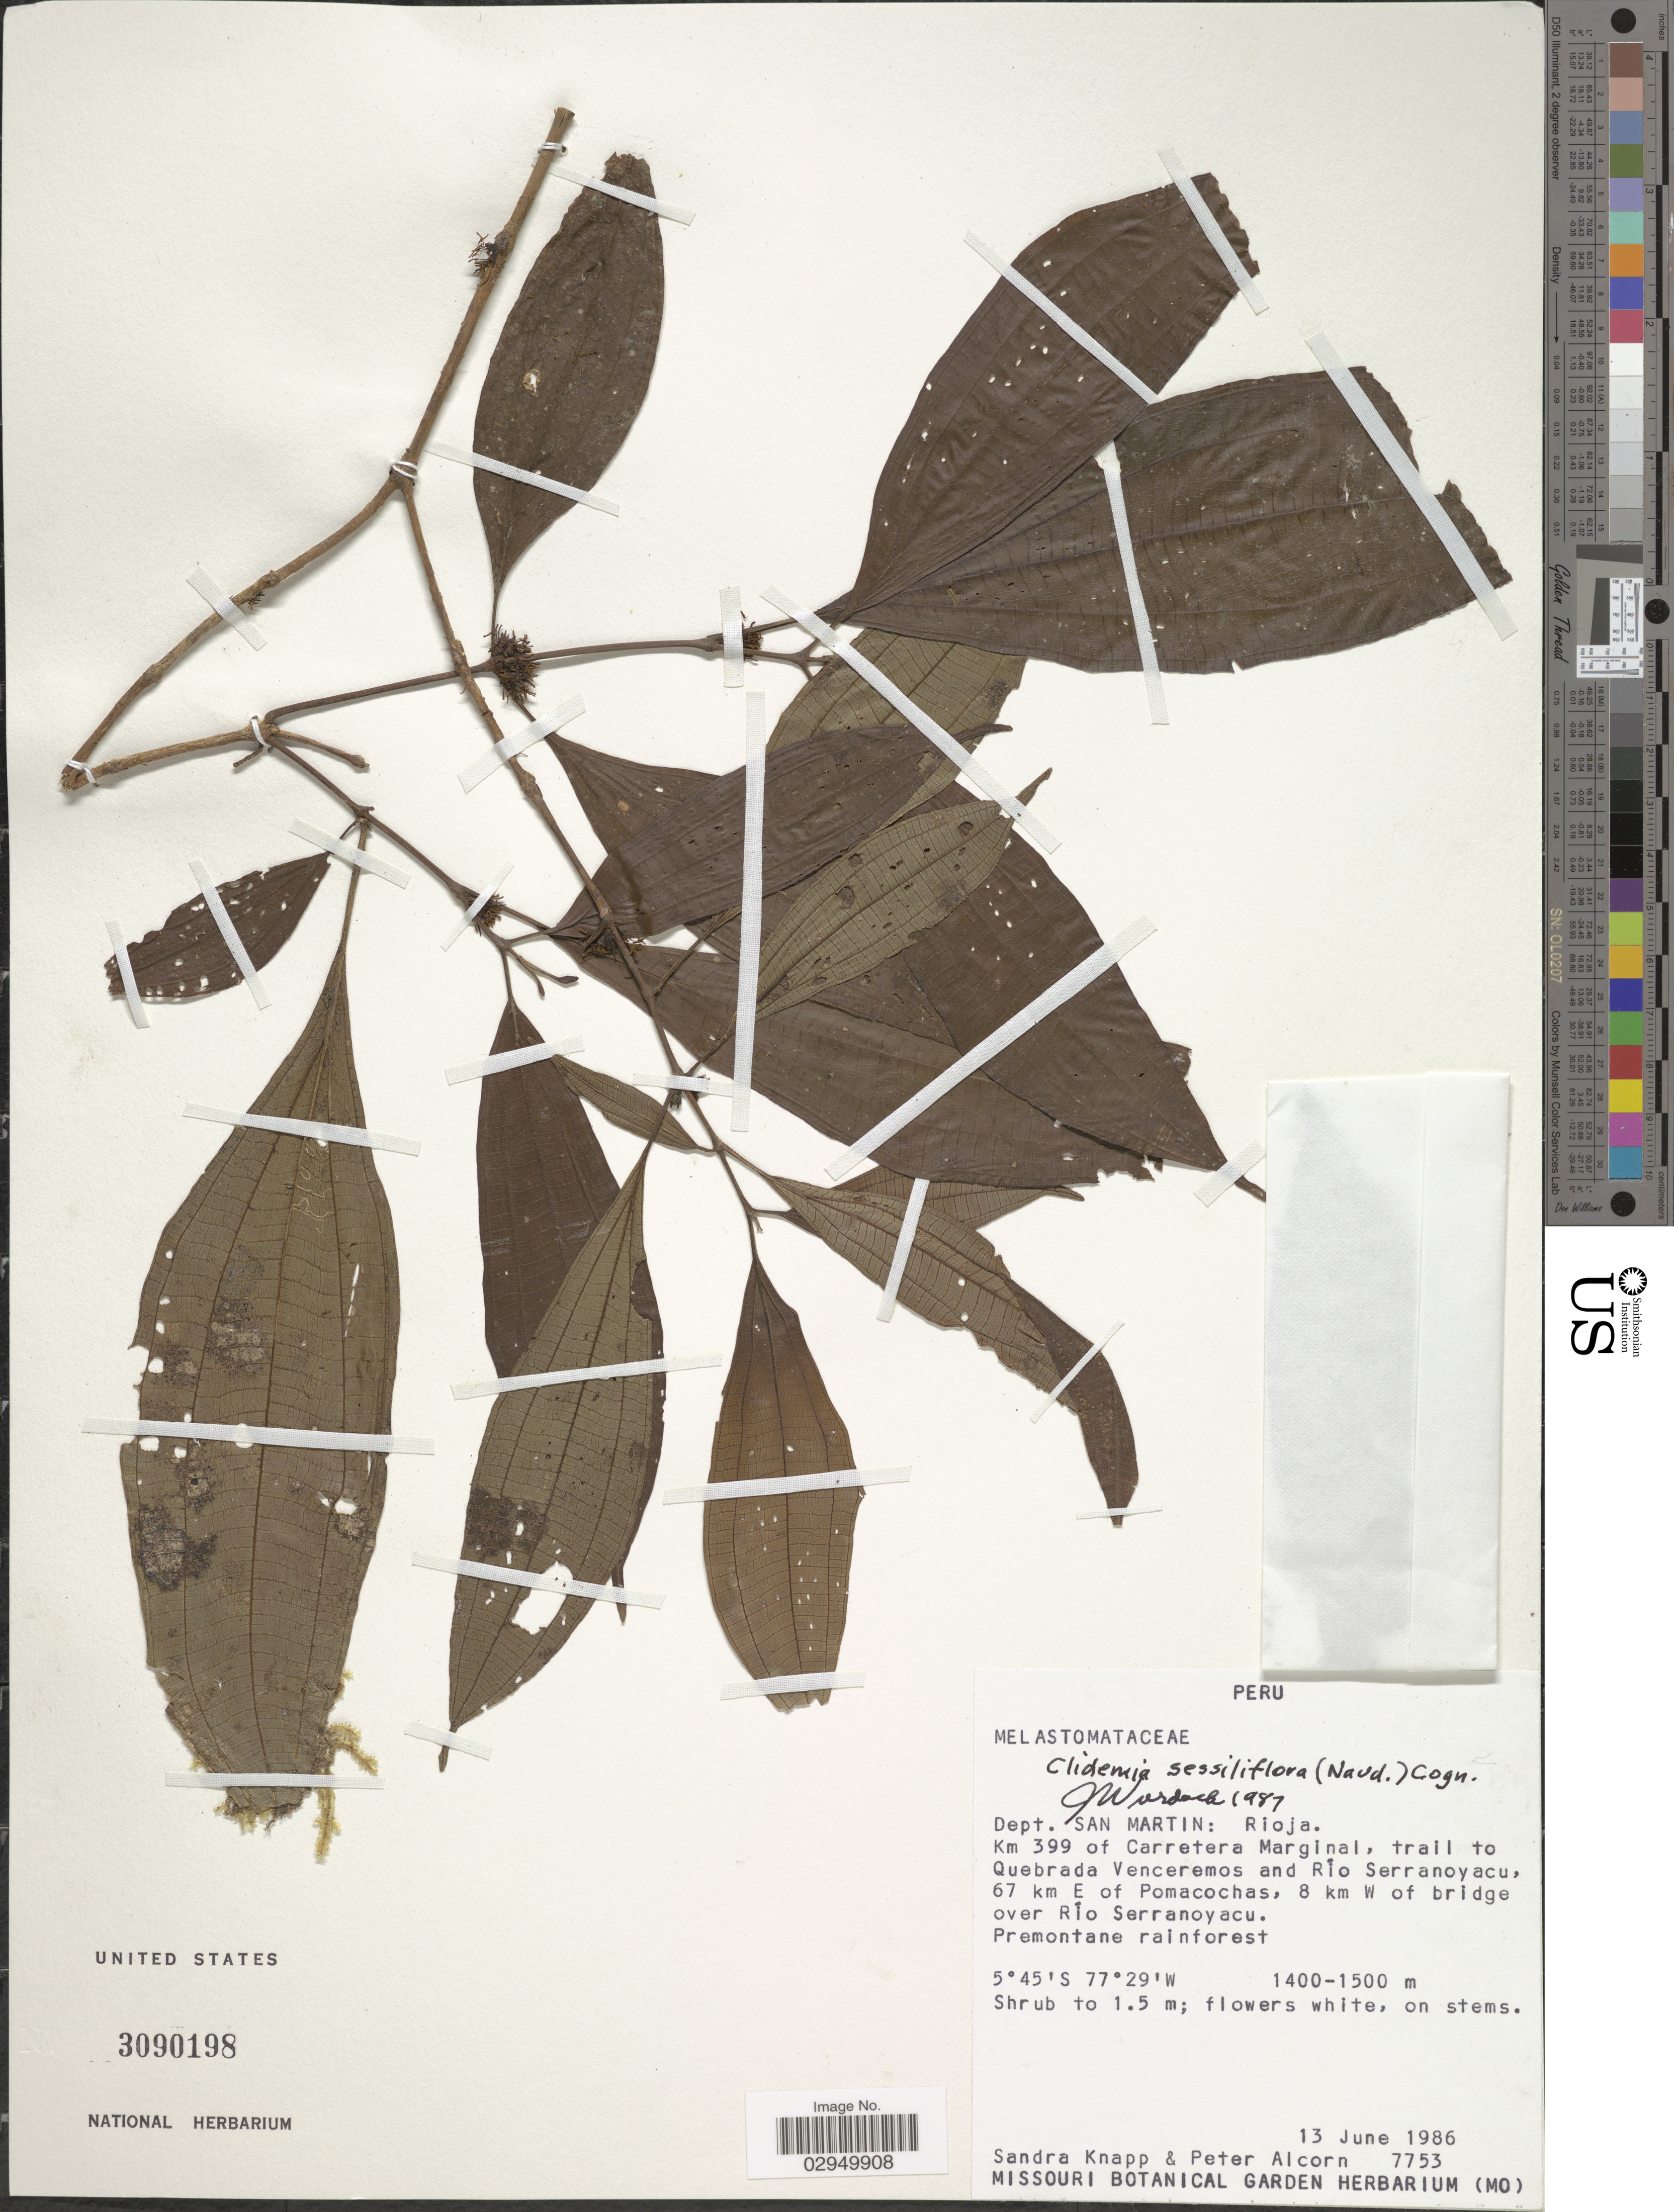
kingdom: Plantae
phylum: Tracheophyta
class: Magnoliopsida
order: Myrtales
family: Melastomataceae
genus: Clidemia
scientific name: Clidemia sessiliflora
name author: (Naudin) Cogn.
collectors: S. Knapp & P. Alcorn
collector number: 7753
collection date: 1986-06-13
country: Peru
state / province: San Martín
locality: Dept. San Martin: Rioja Km 399 of Carretera Marginal, trail to Quebrada Venceremos and Río Serranoyacu, 67 km E of Pomacochas, 8 km W of bridge over Río Serranoyacu.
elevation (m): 1400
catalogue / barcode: US 3090198